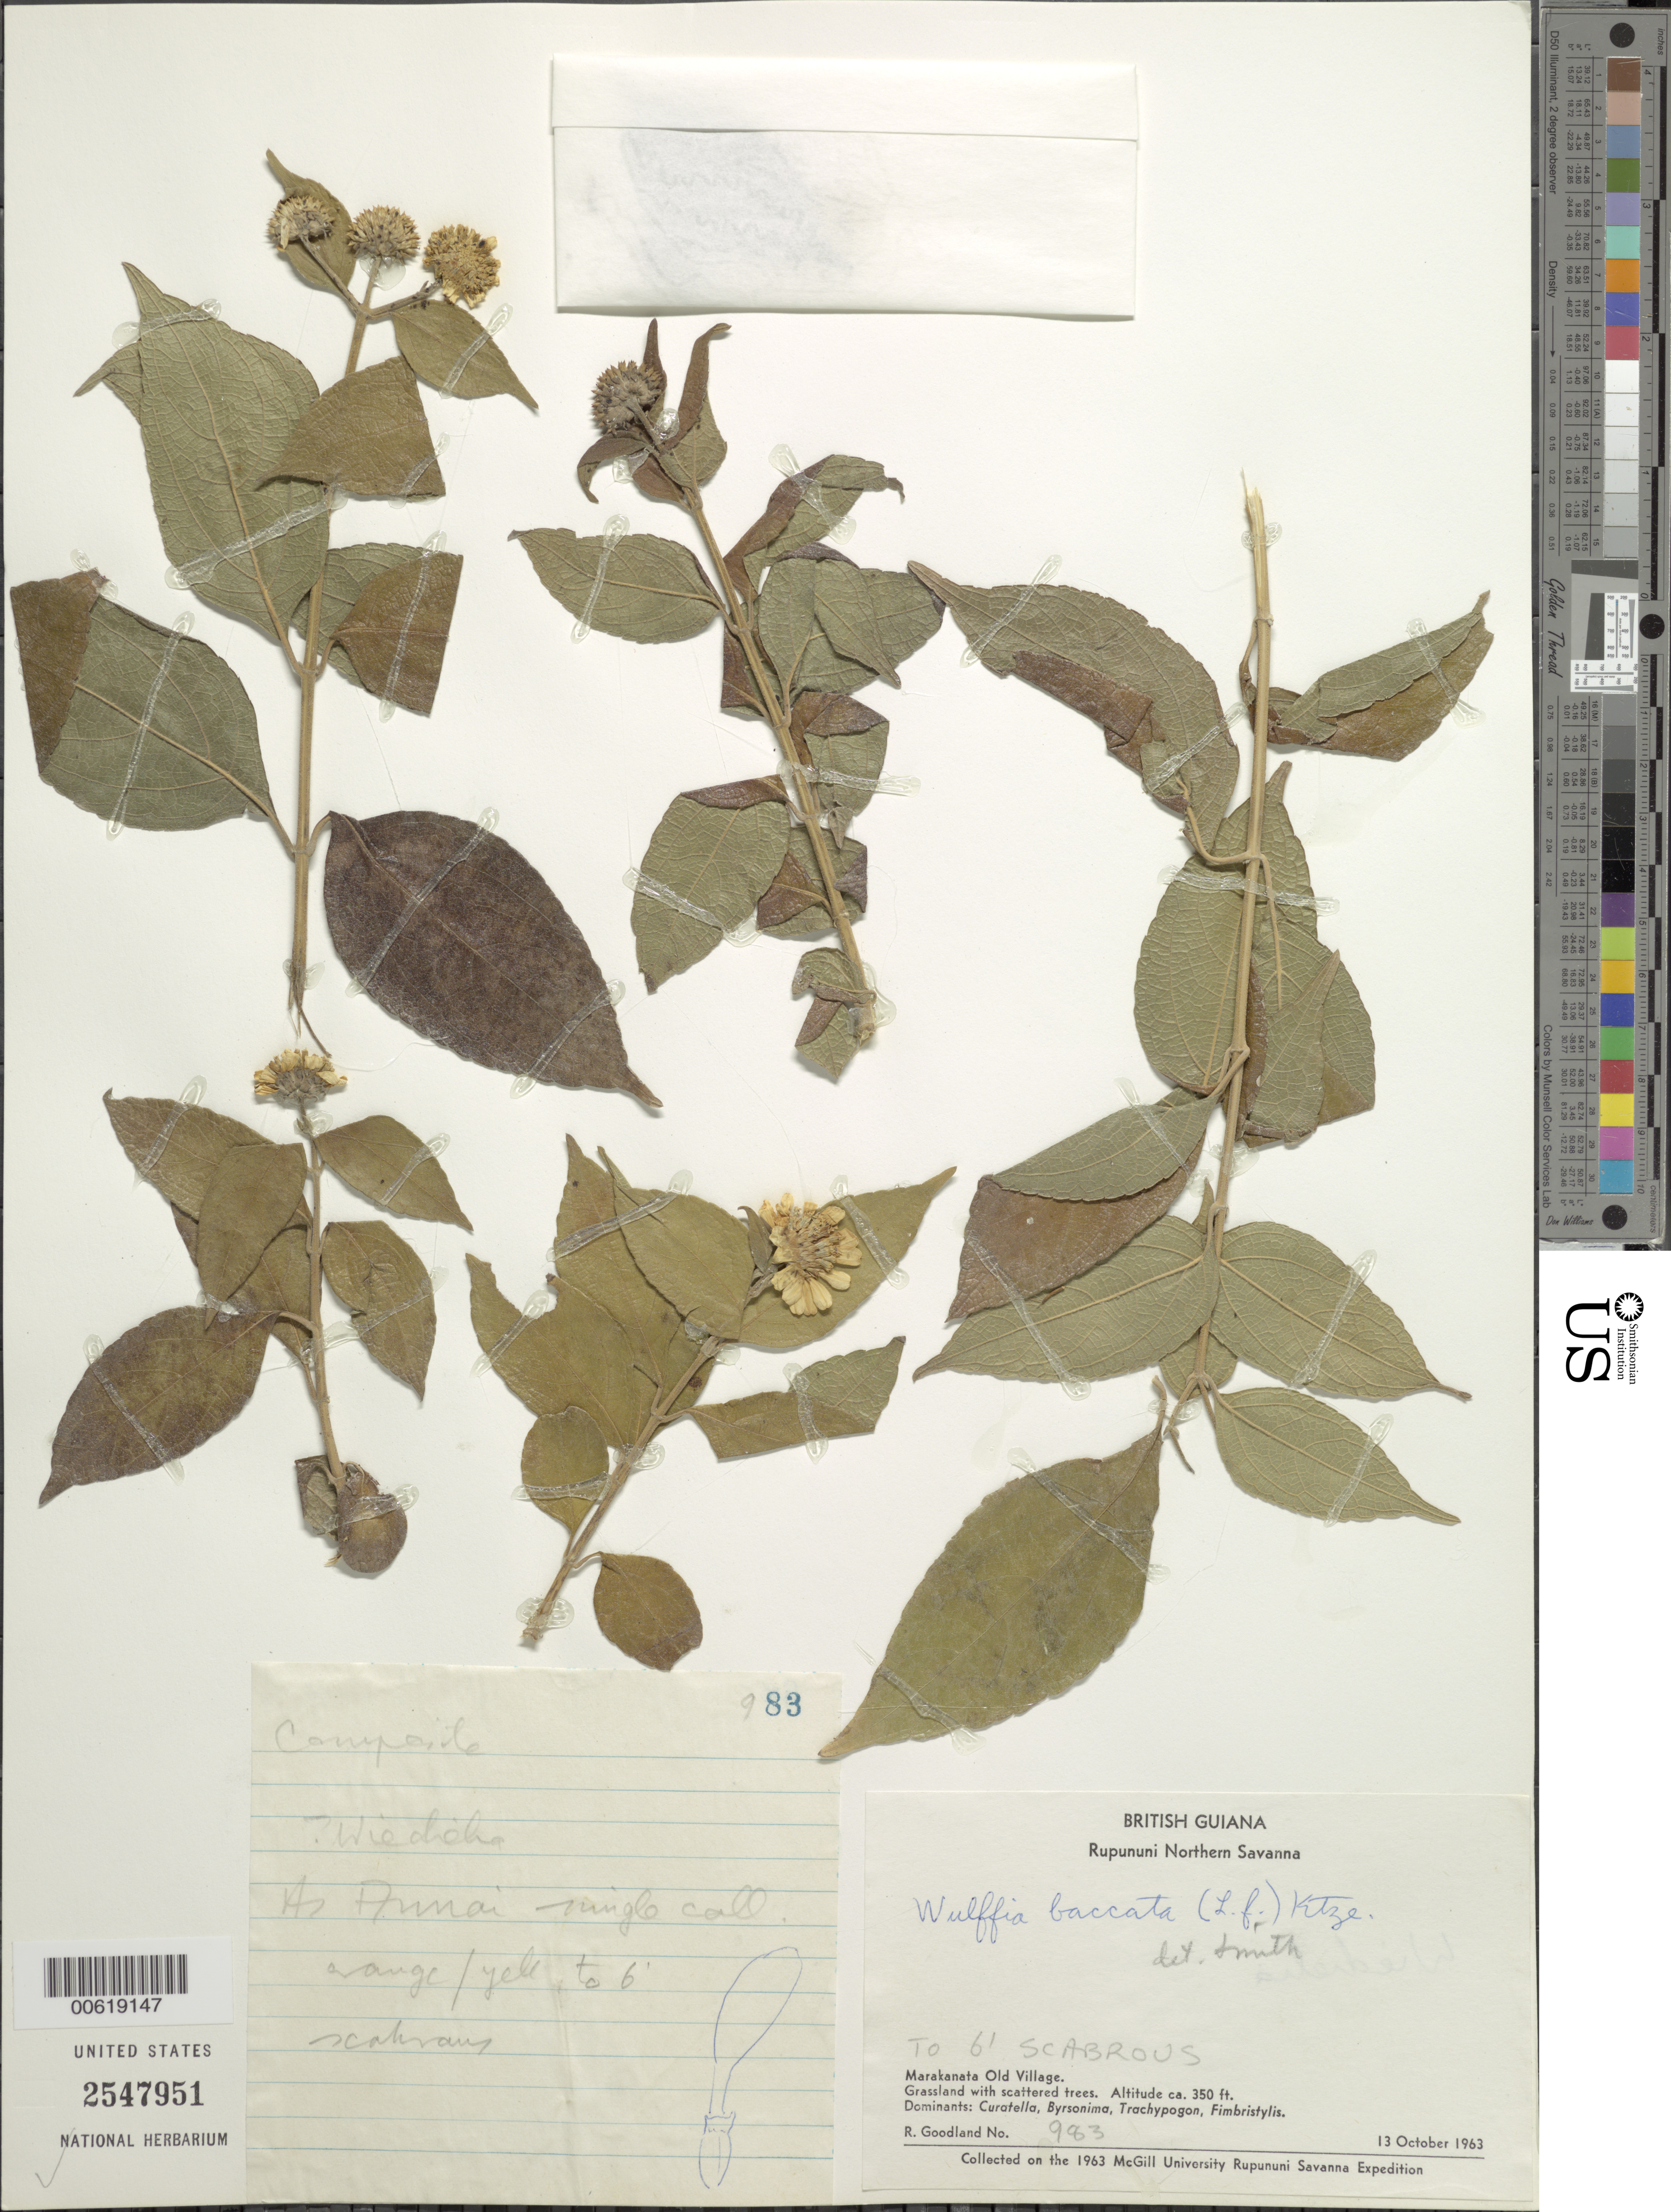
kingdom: Plantae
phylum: Tracheophyta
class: Magnoliopsida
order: Asterales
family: Asteraceae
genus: Wulffia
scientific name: Wulffia baccata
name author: (L. f.) Kuntze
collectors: R. Goodland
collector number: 983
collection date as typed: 13-Oct-63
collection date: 1963-10-13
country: Guyana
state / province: U. Takutu-U. Essequibo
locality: Rupununi Northern Savanna, Marakanata Old Village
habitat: Grassland with scattered trees. Dominants: Curatella, Byrsonima, Trachypogon, Fimbristylis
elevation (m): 107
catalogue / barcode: US 2547951